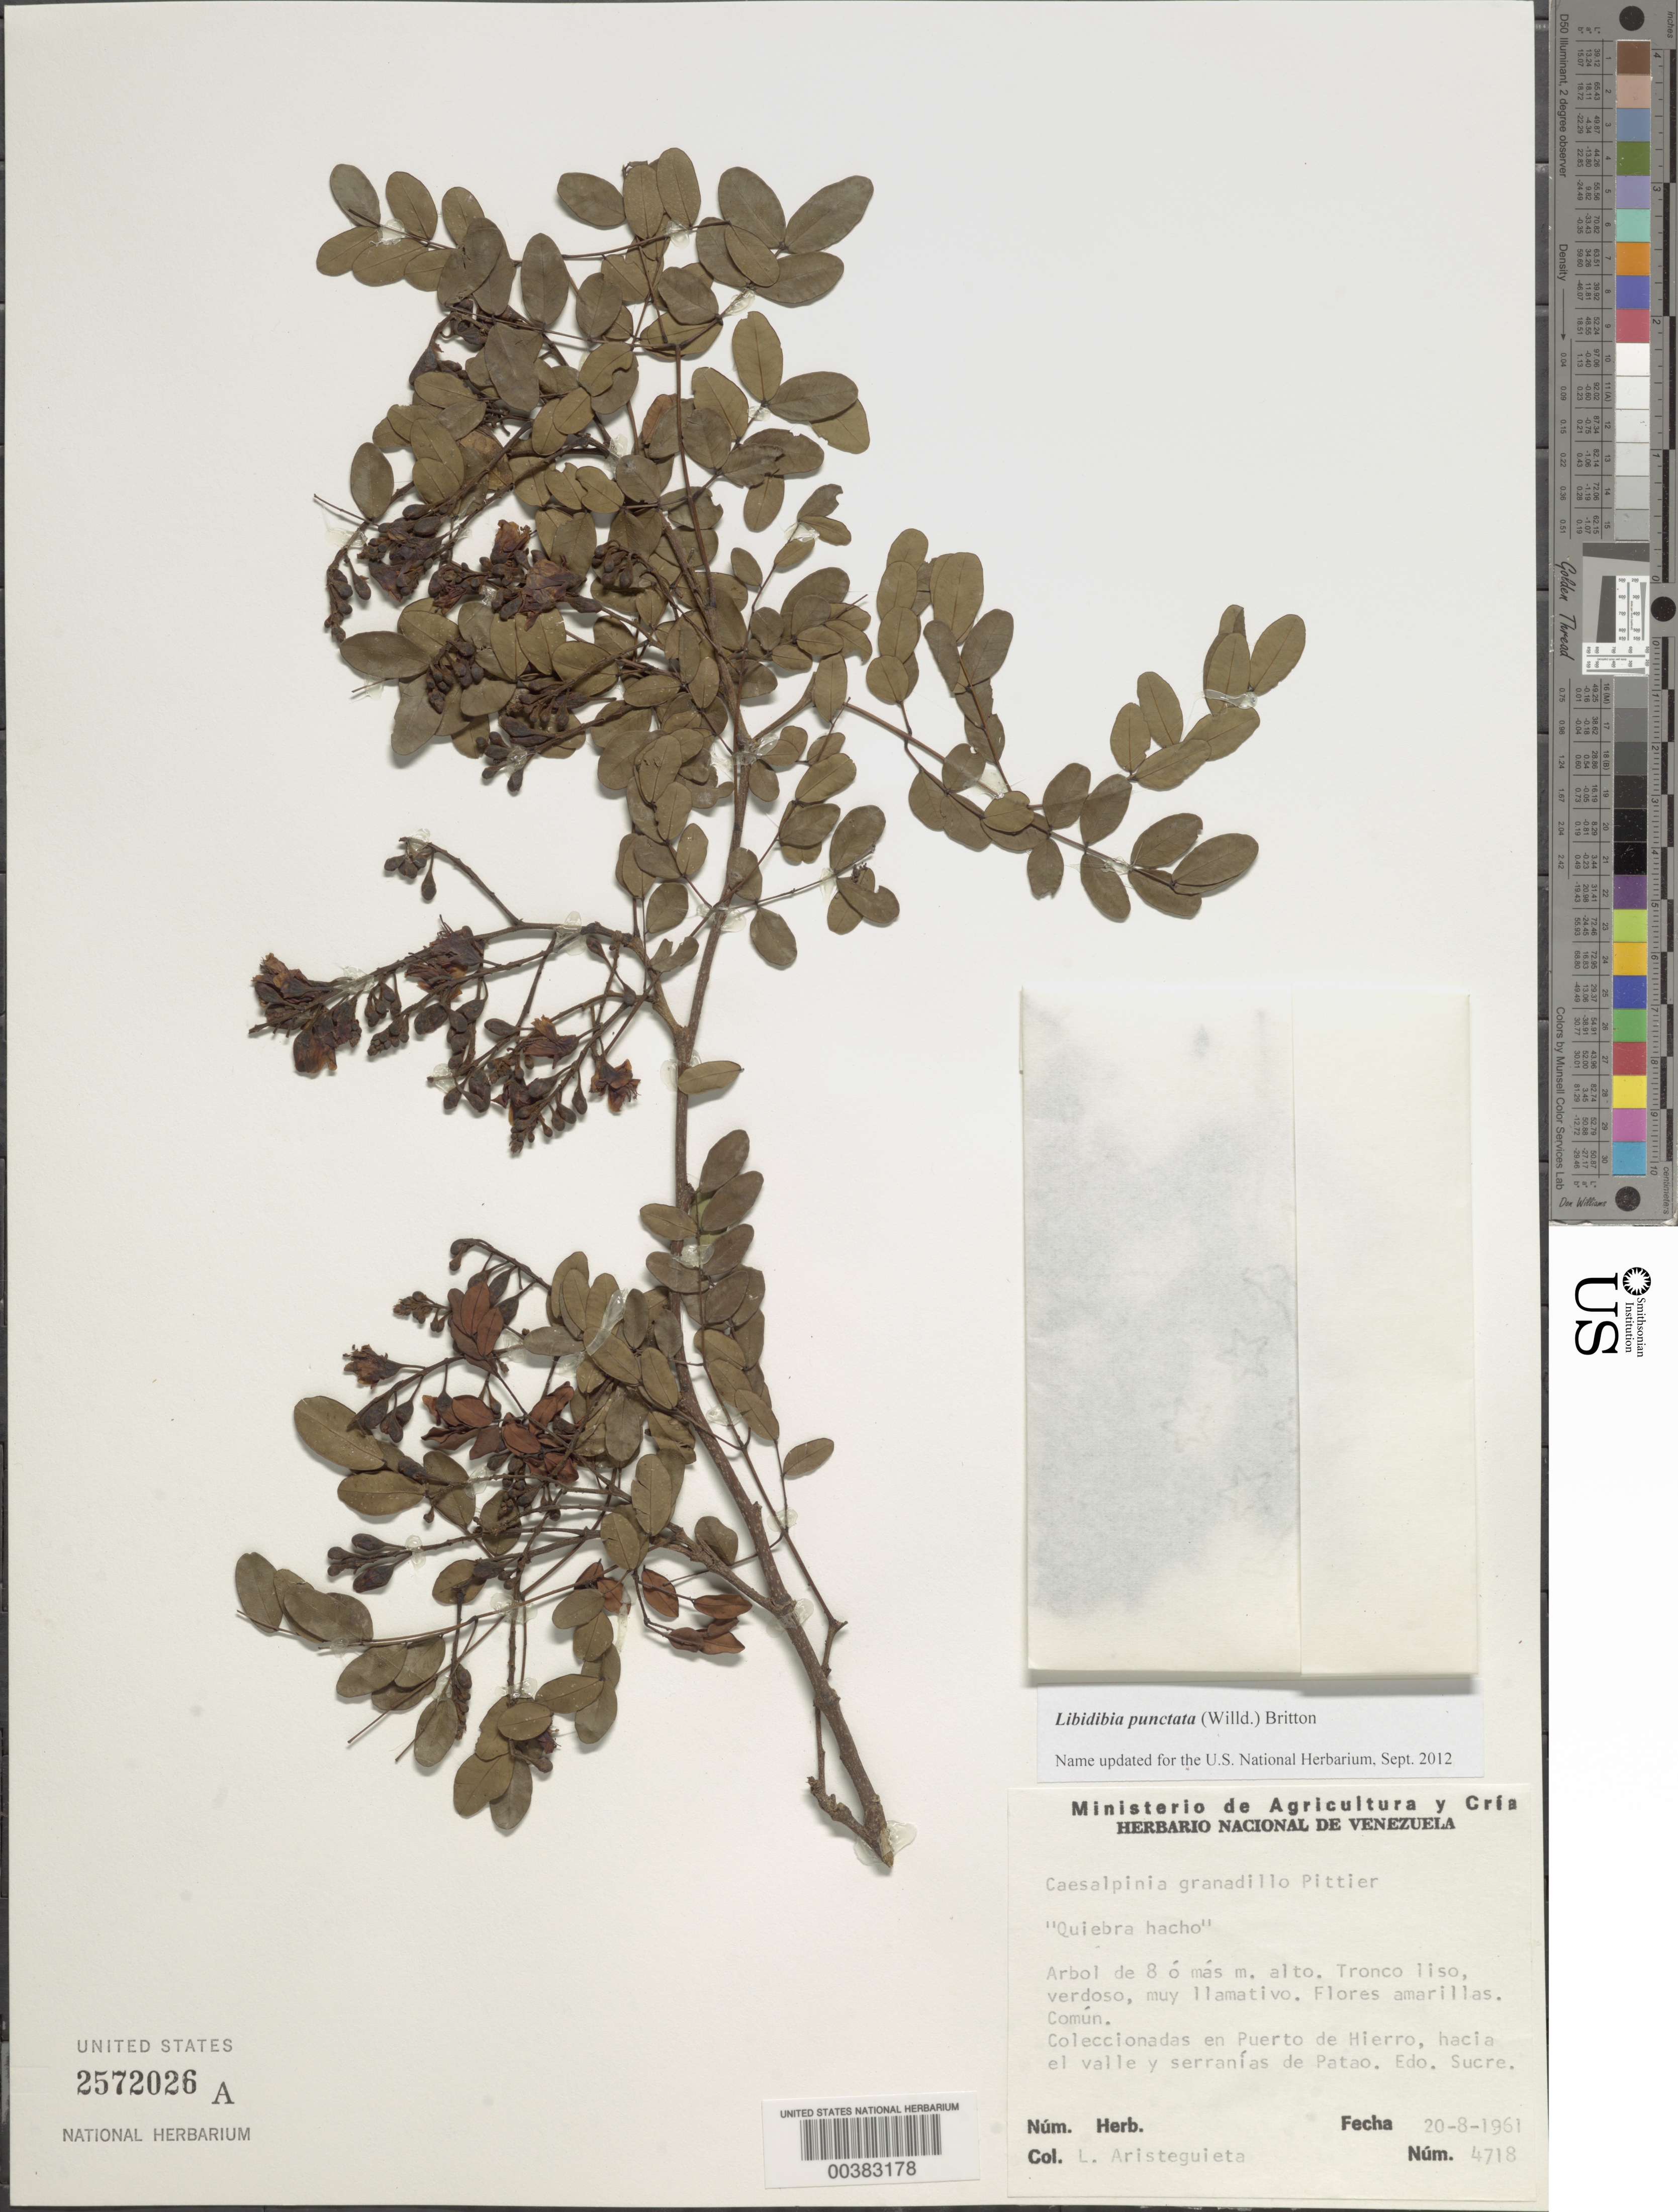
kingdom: Plantae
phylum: Tracheophyta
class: Magnoliopsida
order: Fabales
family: Fabaceae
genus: Libidibia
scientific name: Libidibia punctata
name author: (Willd.) Britton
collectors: L. Aristeguieta & G. Agostini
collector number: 4718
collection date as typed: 20 Aug 1961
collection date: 1961-08-20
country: Venezuela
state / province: Sucre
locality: En puerto de hierro, hacia el valle y serranias de patao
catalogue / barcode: US 2572026A